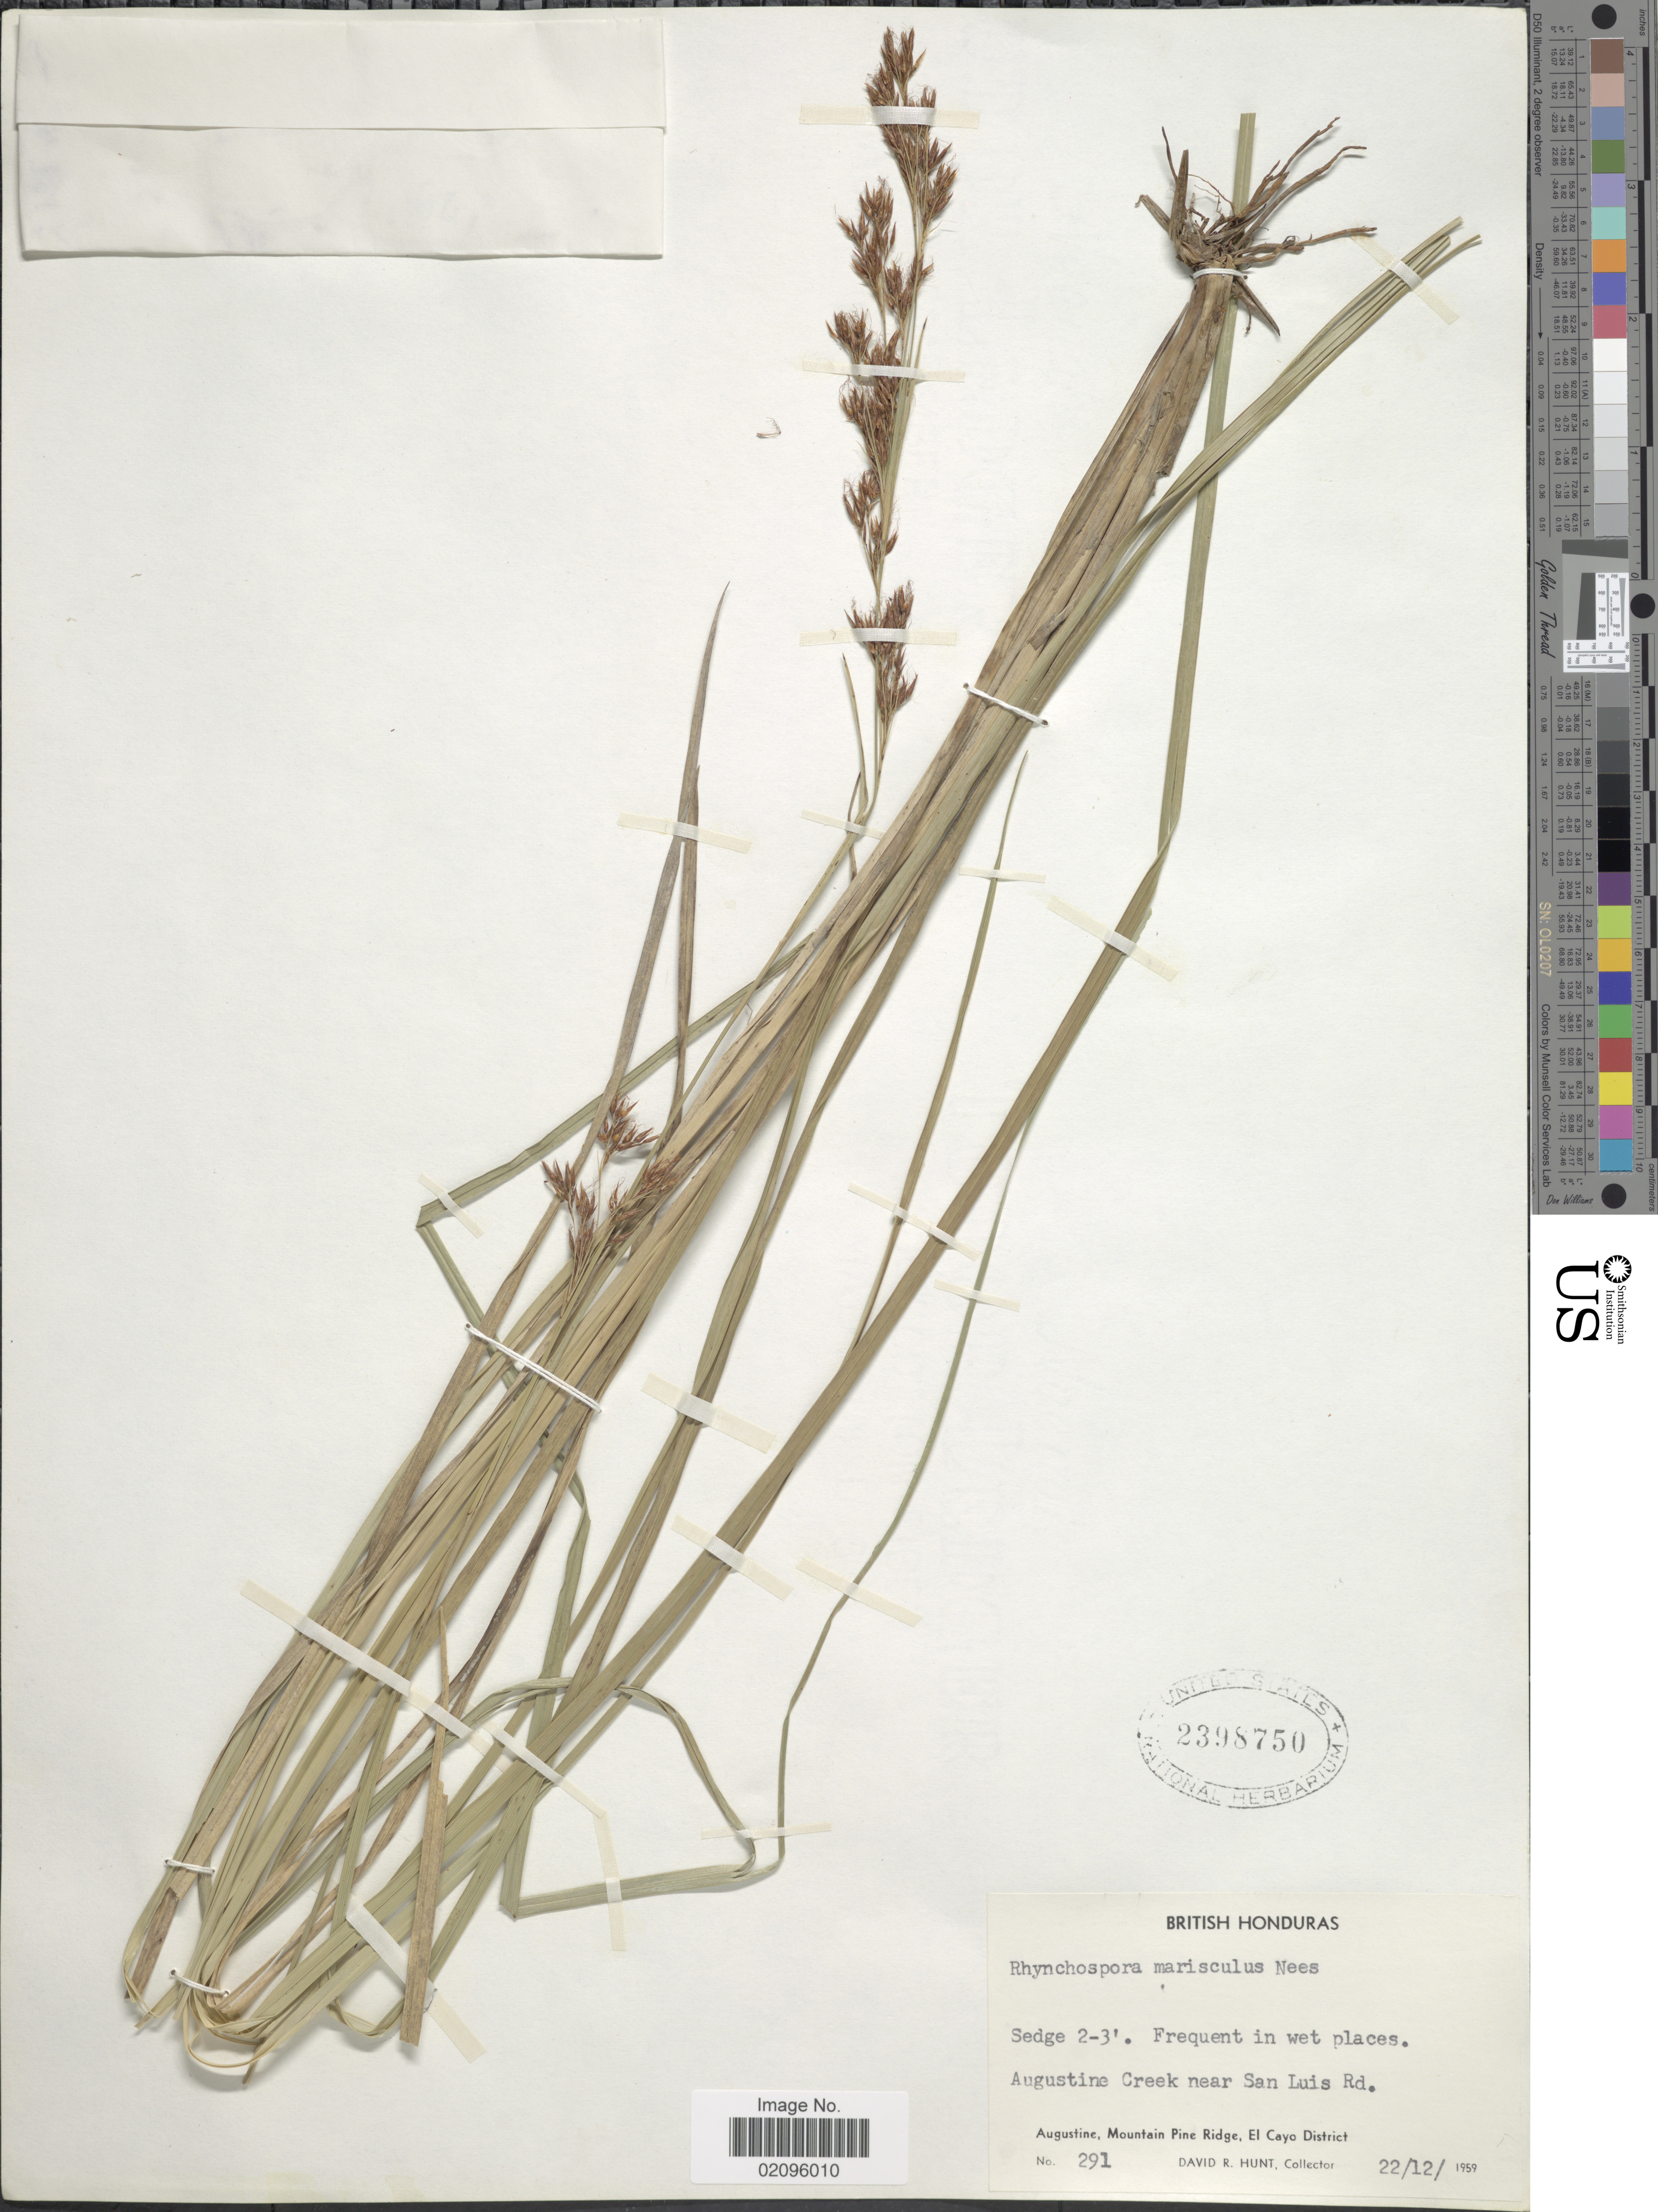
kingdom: Plantae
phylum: Tracheophyta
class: Liliopsida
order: Poales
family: Cyperaceae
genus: Rhynchospora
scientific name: Rhynchospora marisculus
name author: Lindl. & Nees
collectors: D. R. Hunt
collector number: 291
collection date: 1959-12-22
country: Belize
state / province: Cayo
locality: British Honduras, Augustine Creek near San Luis Rd., Augustine, Mountain Pine Ridge, El Cayo District.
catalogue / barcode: US 2398750